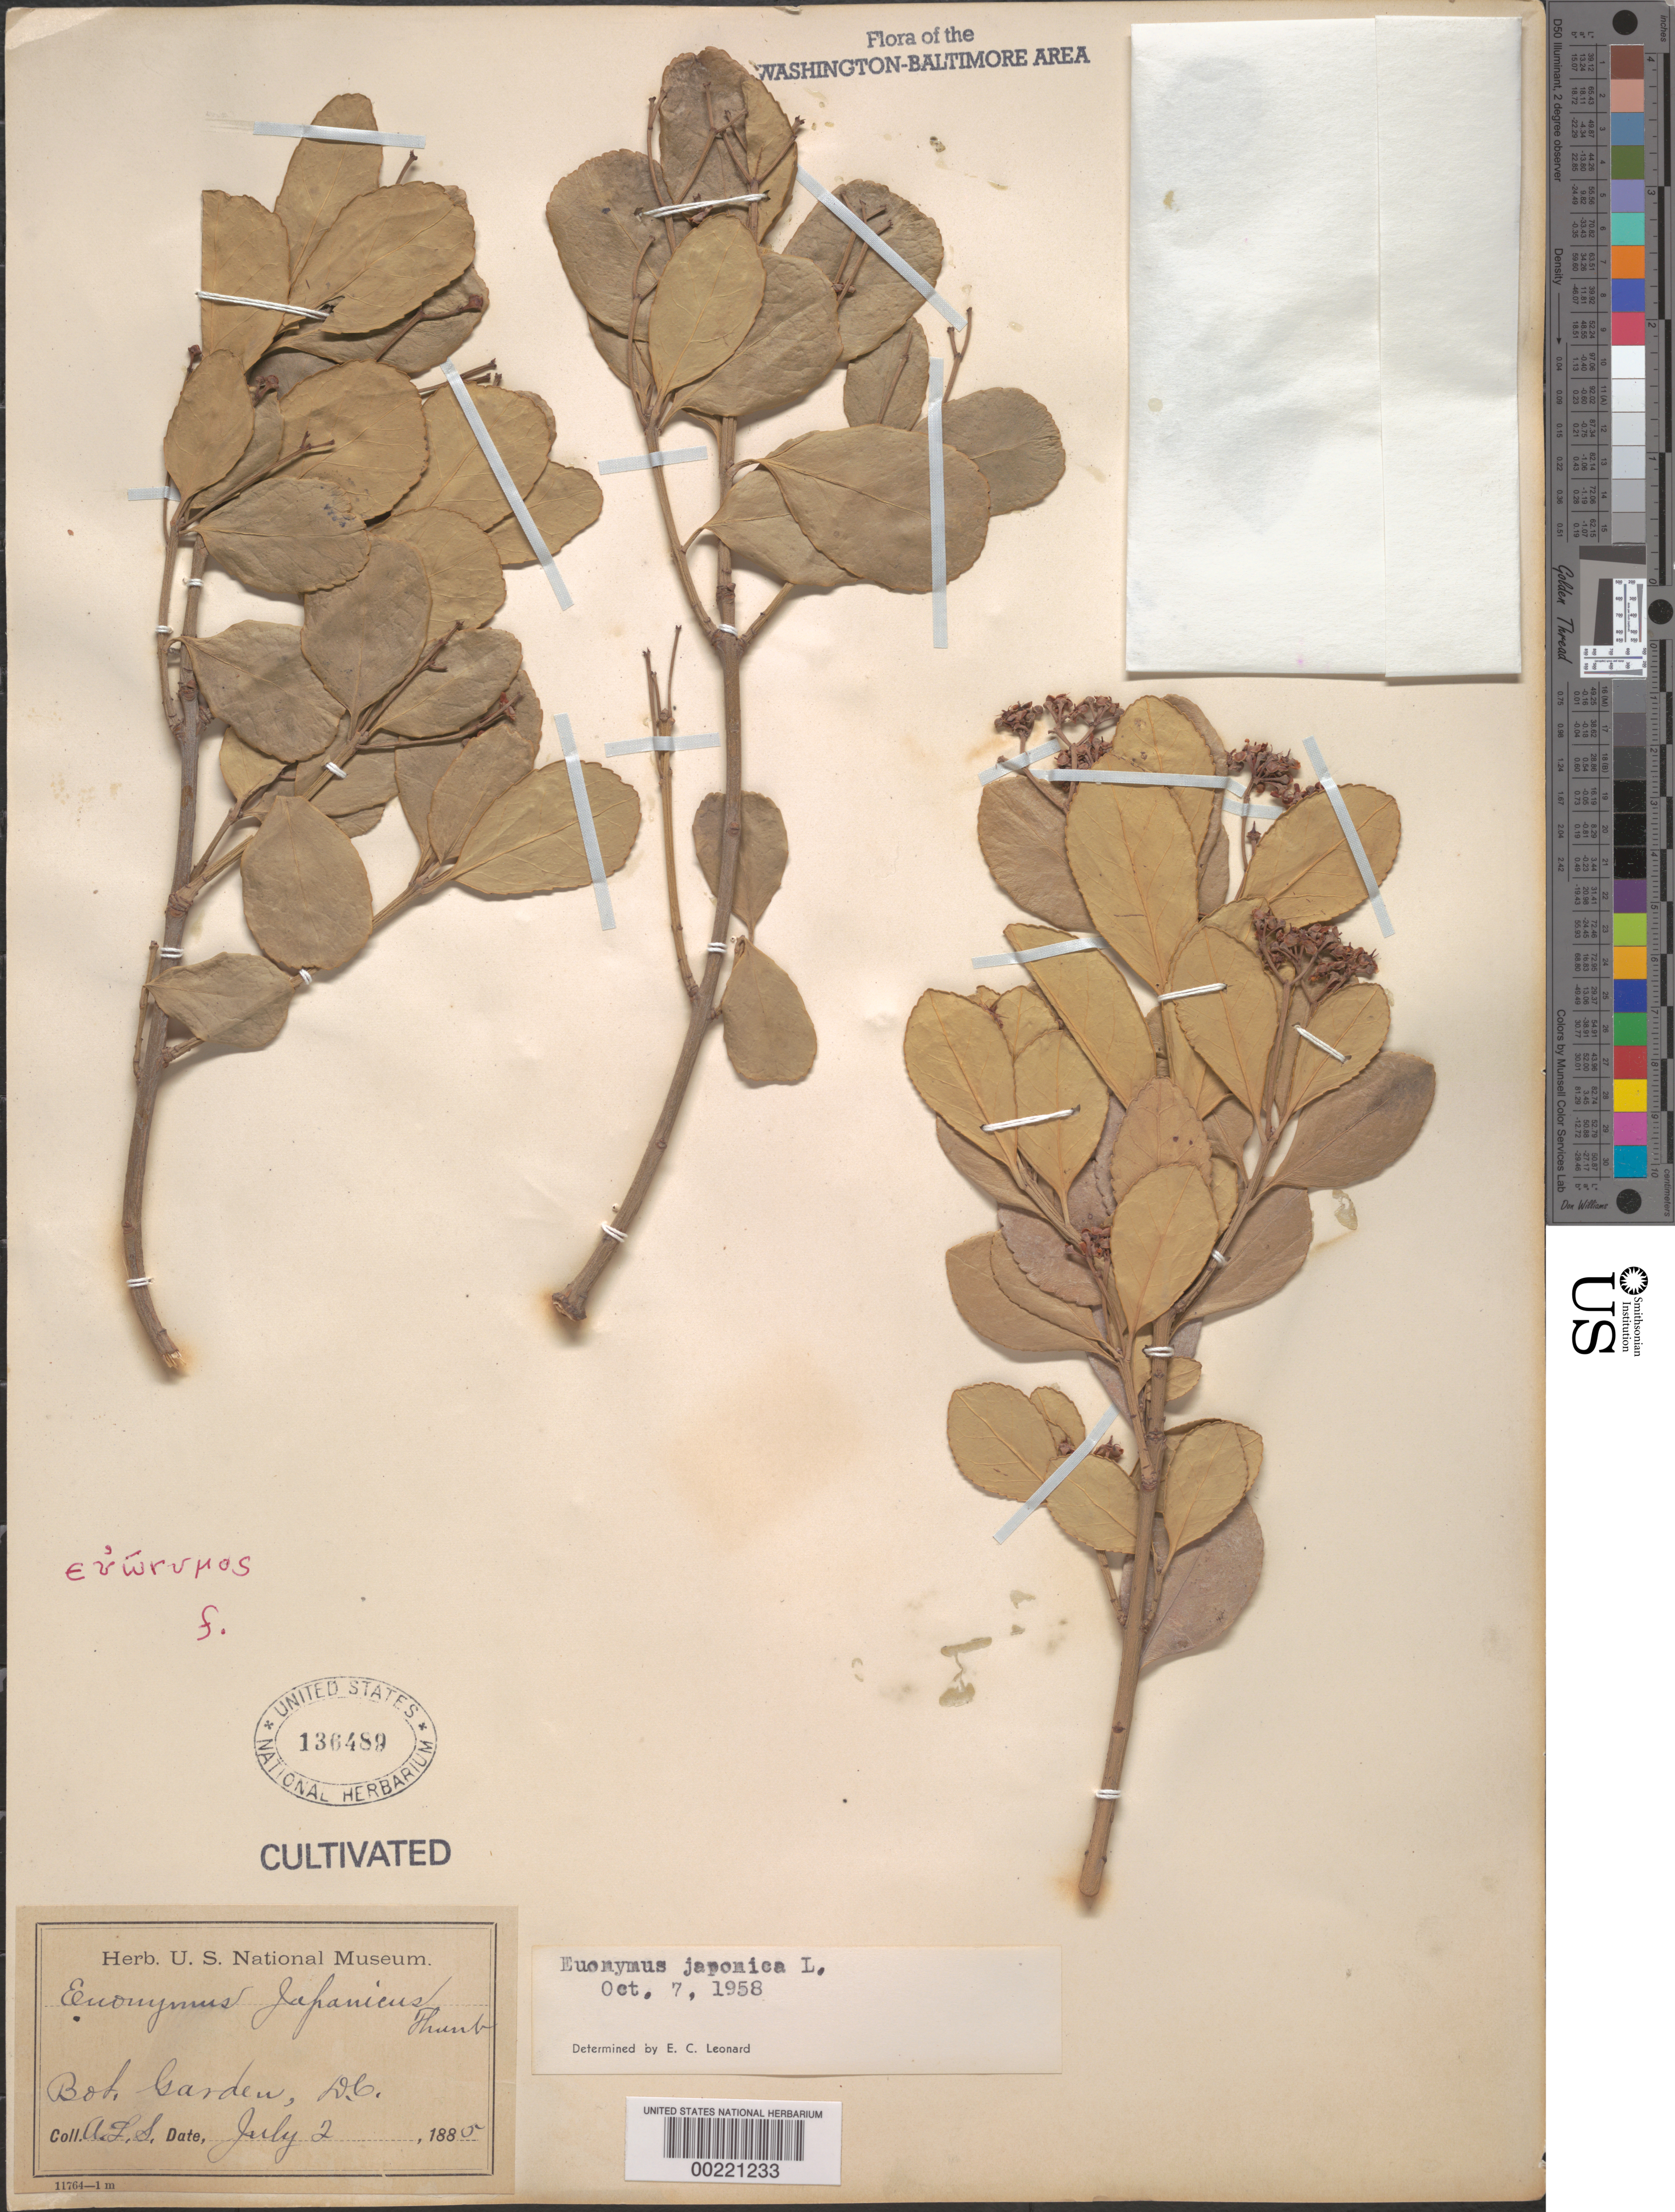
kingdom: Plantae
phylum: Tracheophyta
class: Magnoliopsida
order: Celastrales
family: Celastraceae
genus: Euonymus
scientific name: Euonymus japonicus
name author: Thunb.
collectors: A. L. Schott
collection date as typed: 02 Jul 1885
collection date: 1885-07-02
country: United States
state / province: District of Columbia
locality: Botanical Gardens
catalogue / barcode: US 136489